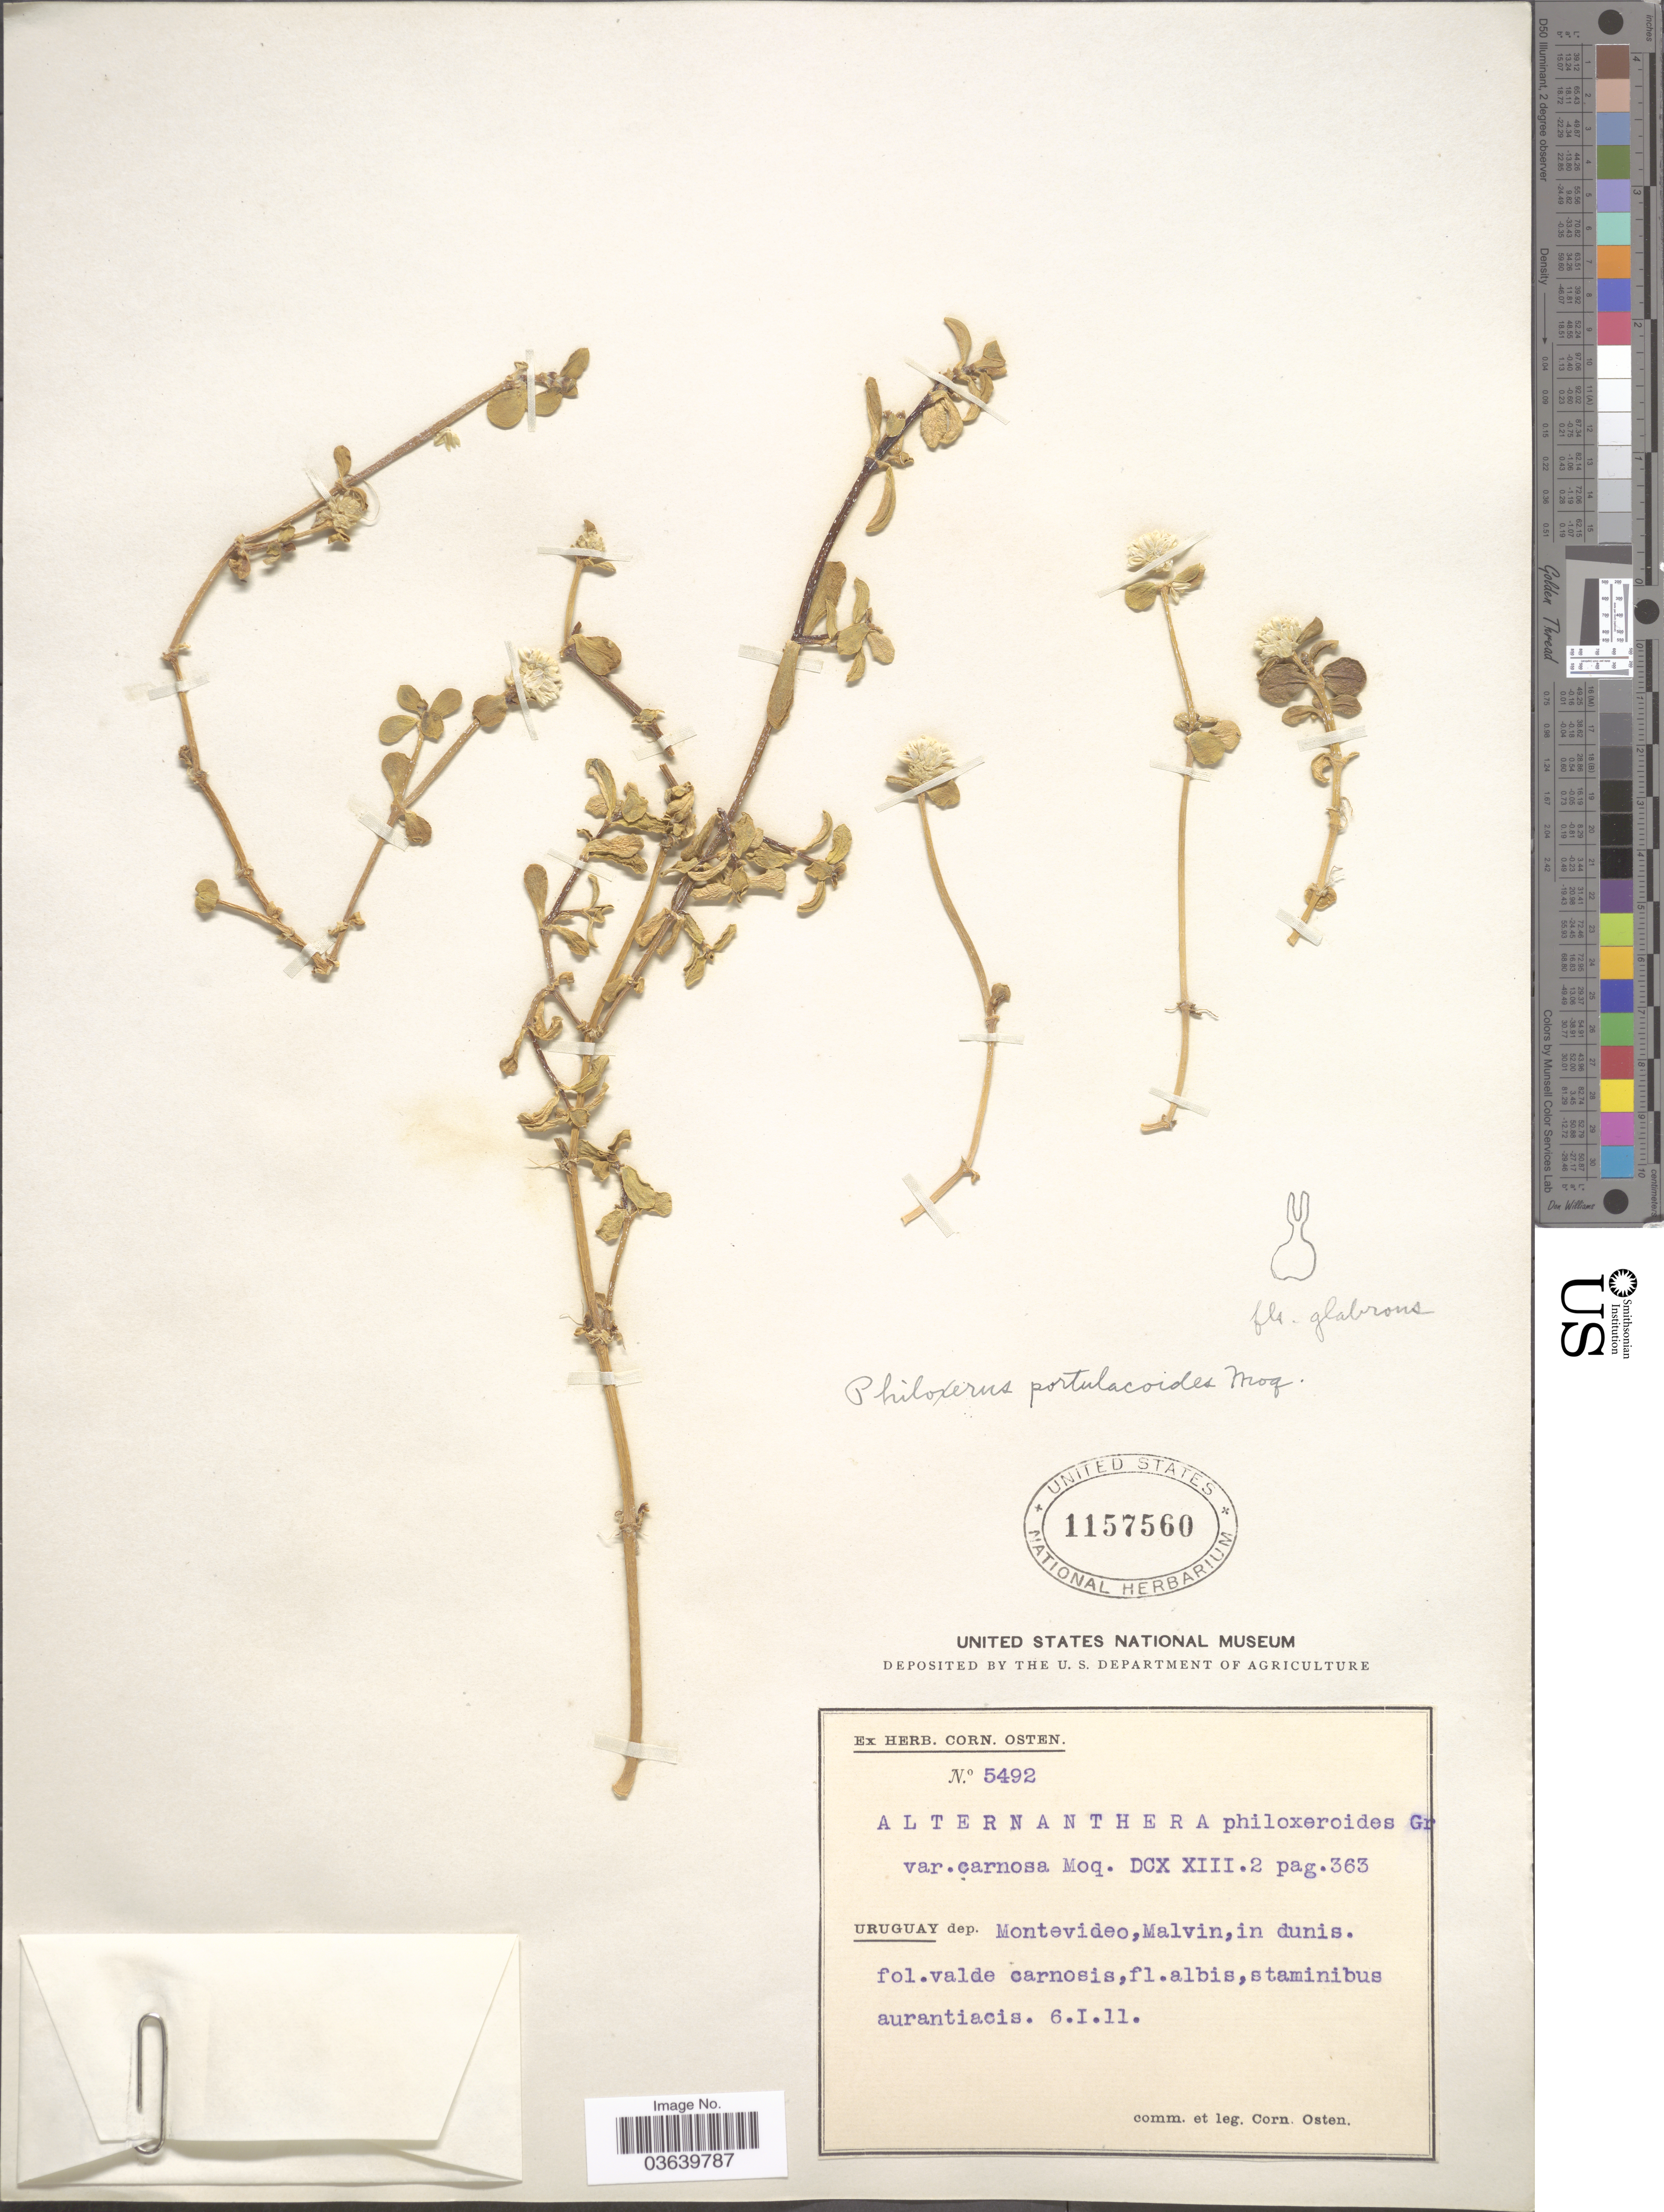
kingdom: Plantae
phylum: Tracheophyta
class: Magnoliopsida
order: Caryophyllales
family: Amaranthaceae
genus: Gomphrena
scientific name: Gomphrena portulacoides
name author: (A. St.-Hil.) T. Ortuño & Borsch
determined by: Strong, Mark T., (BOT), Smithsonian Institution - National Museum of Natural History (UNITED STATES)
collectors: C. Osten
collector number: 5492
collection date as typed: Transcribed d/m/y: 6/1/11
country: Uruguay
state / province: Montevideo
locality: Dep. Montevideo, Malvin, in dunis.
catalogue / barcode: US 1157560